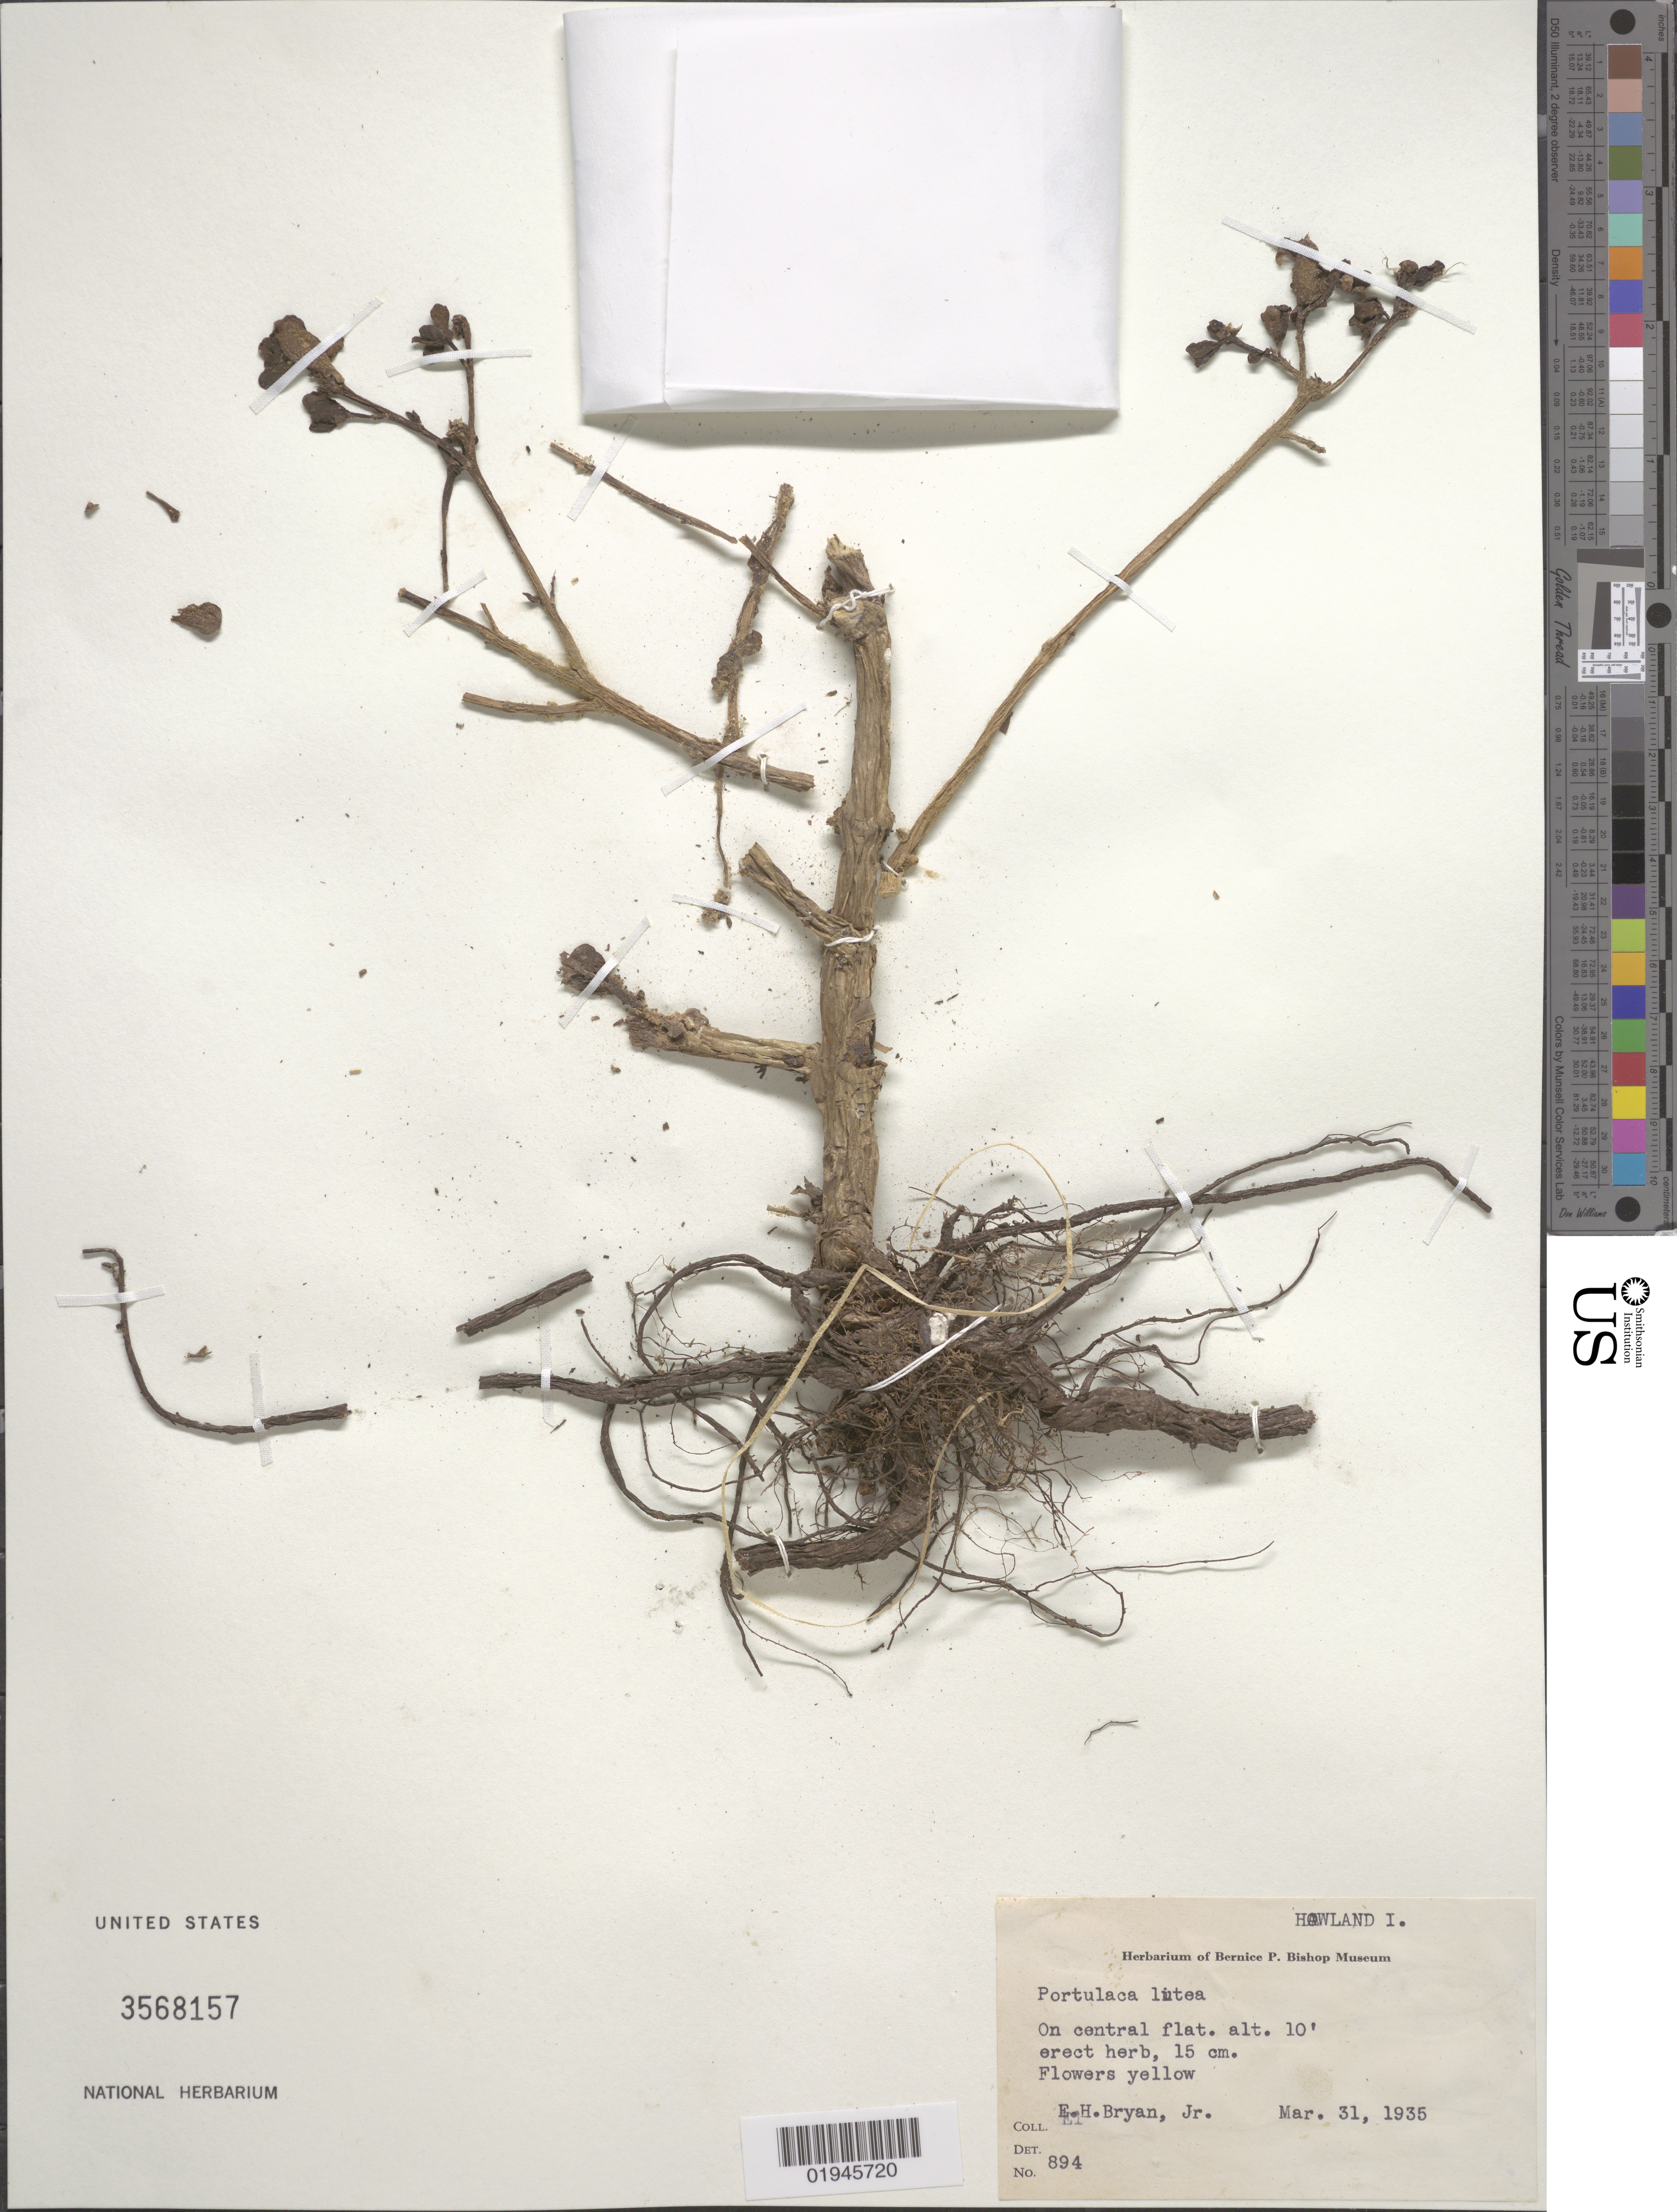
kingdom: Plantae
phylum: Tracheophyta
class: Magnoliopsida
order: Caryophyllales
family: Portulacaceae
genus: Portulaca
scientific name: Portulaca lutea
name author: Sol. ex G. Forst.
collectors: E. Bryan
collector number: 894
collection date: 1935-03-31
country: U.S. Administered Pacific Islands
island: Howland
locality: On central flat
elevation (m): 3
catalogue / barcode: US 3568157